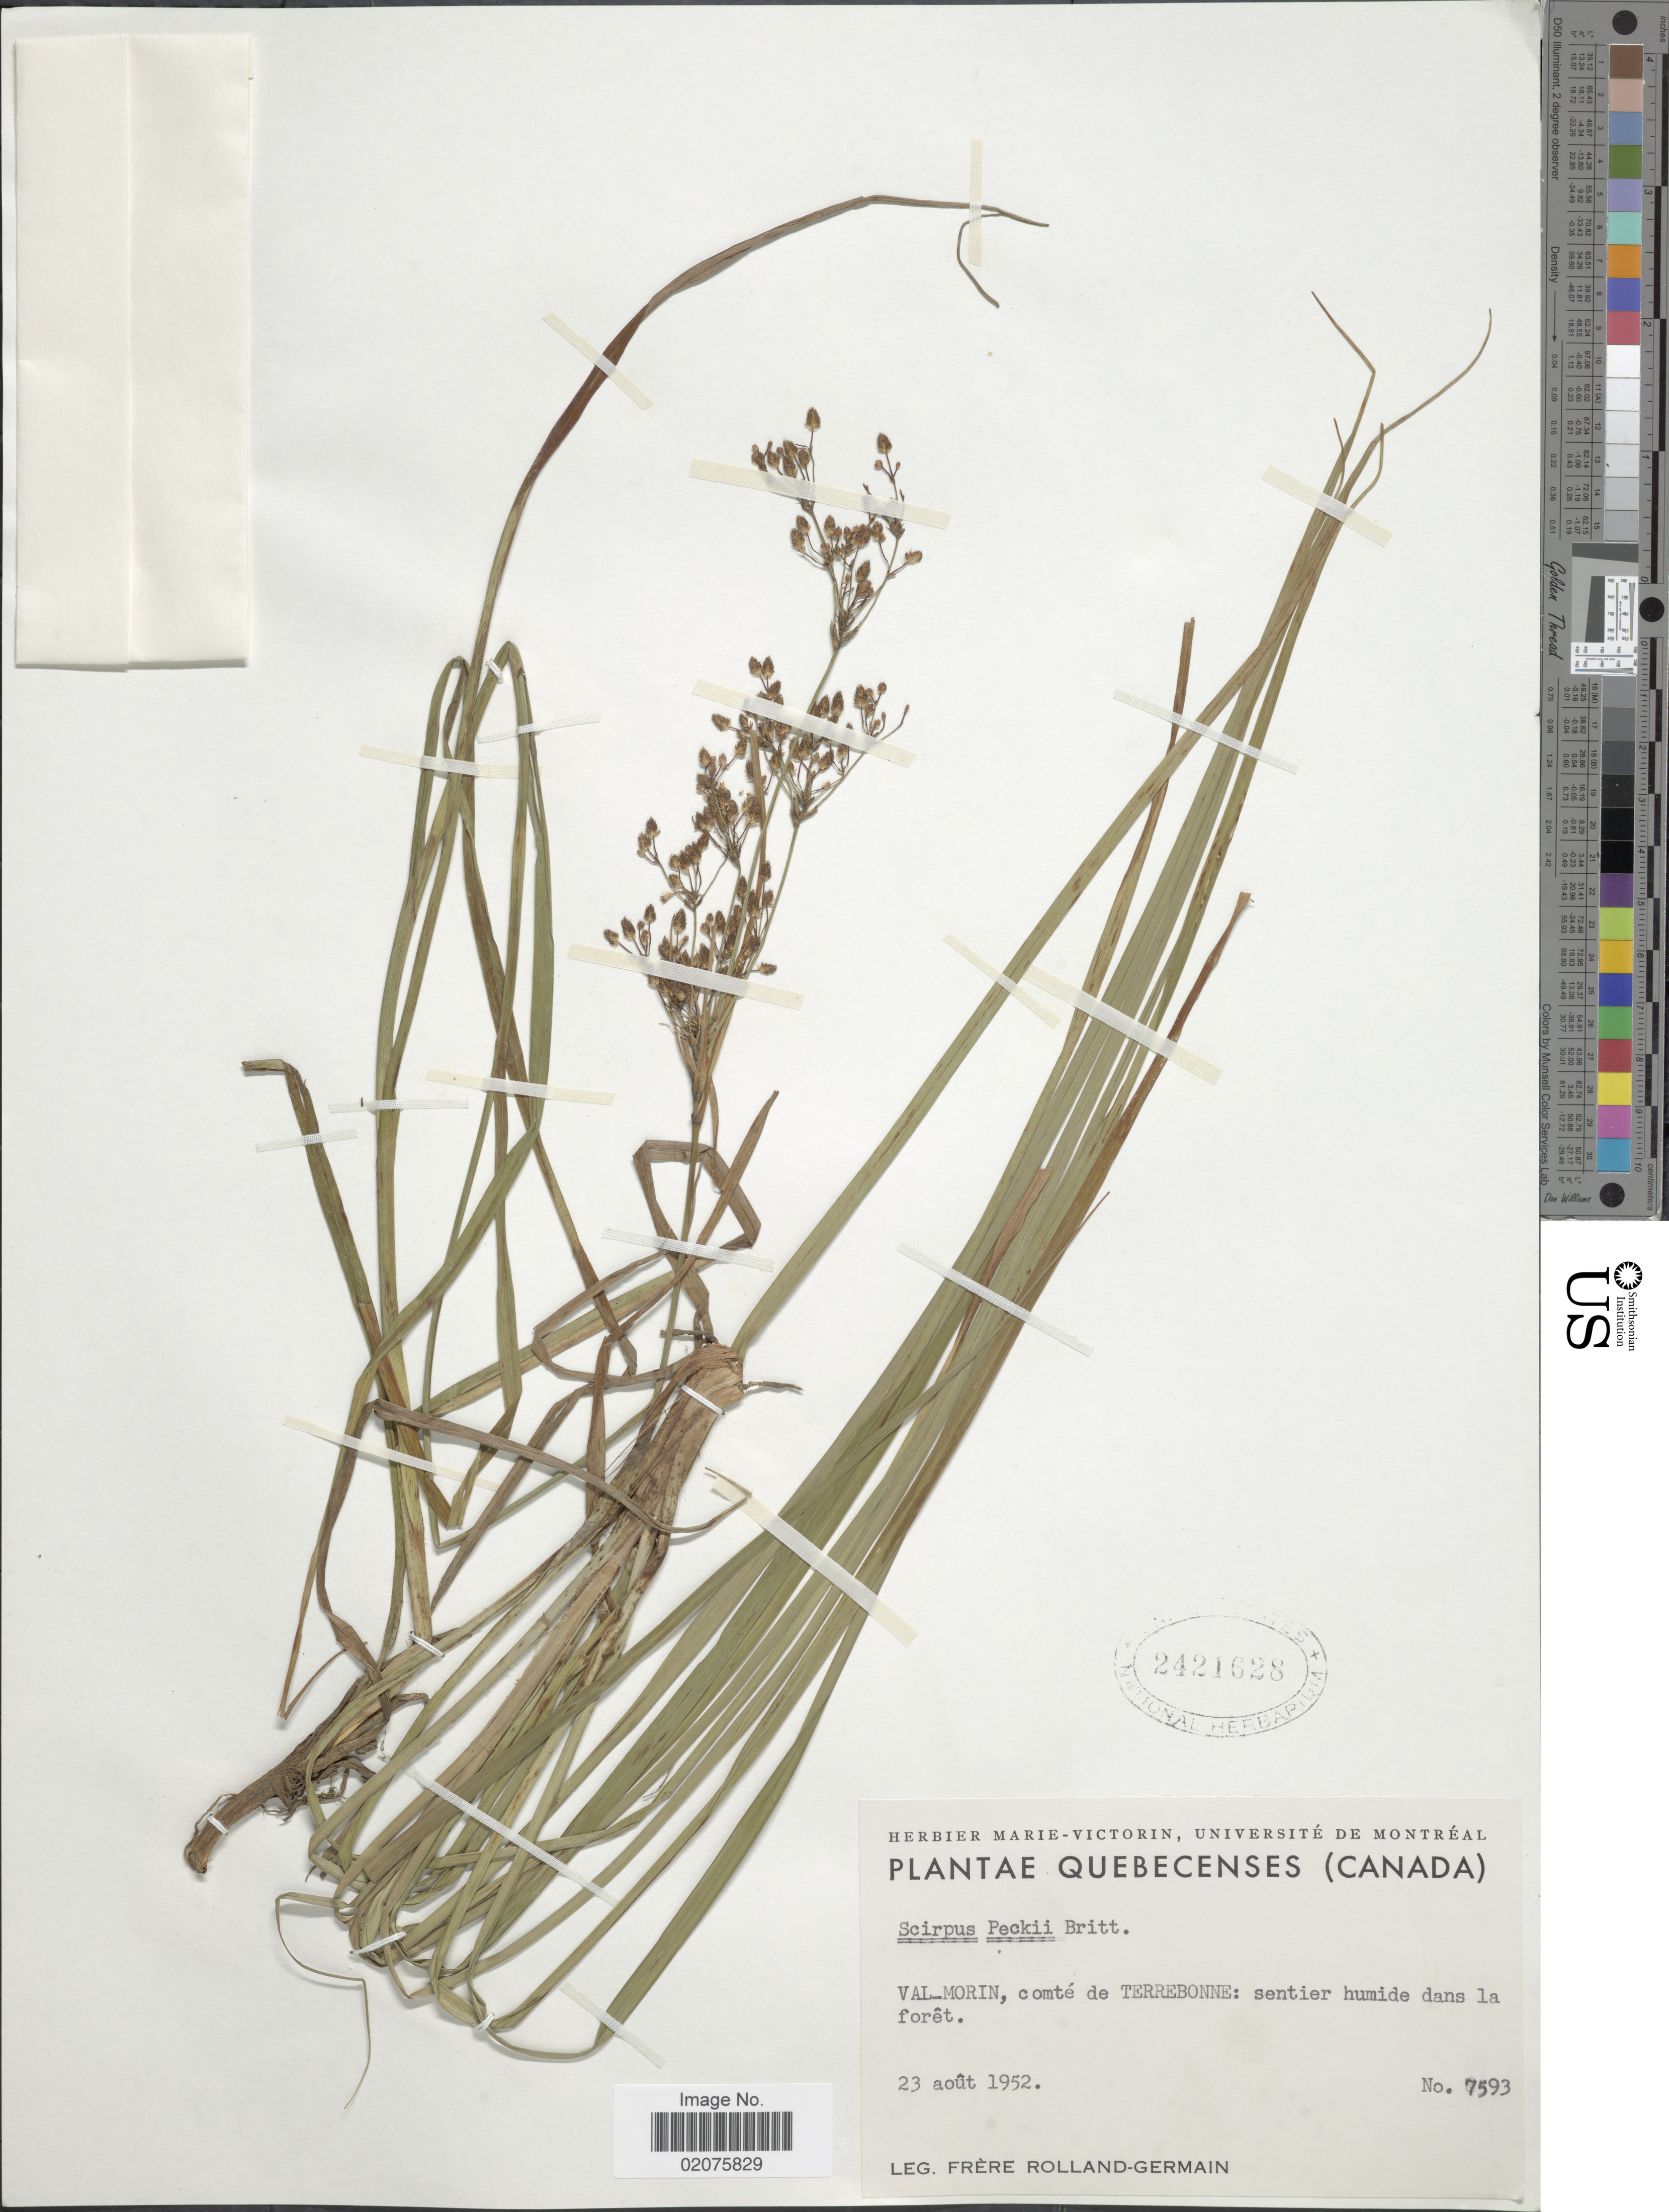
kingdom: Plantae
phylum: Tracheophyta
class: Liliopsida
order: Poales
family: Cyperaceae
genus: Scirpus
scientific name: Scirpus x peckii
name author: Britton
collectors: Rolland-Germain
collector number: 7593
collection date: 1952-08-23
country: Canada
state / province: Quebec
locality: Quebecenses.Val_Morin, comte de Terrebonne: sentier humide dans la foret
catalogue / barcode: US 2421628